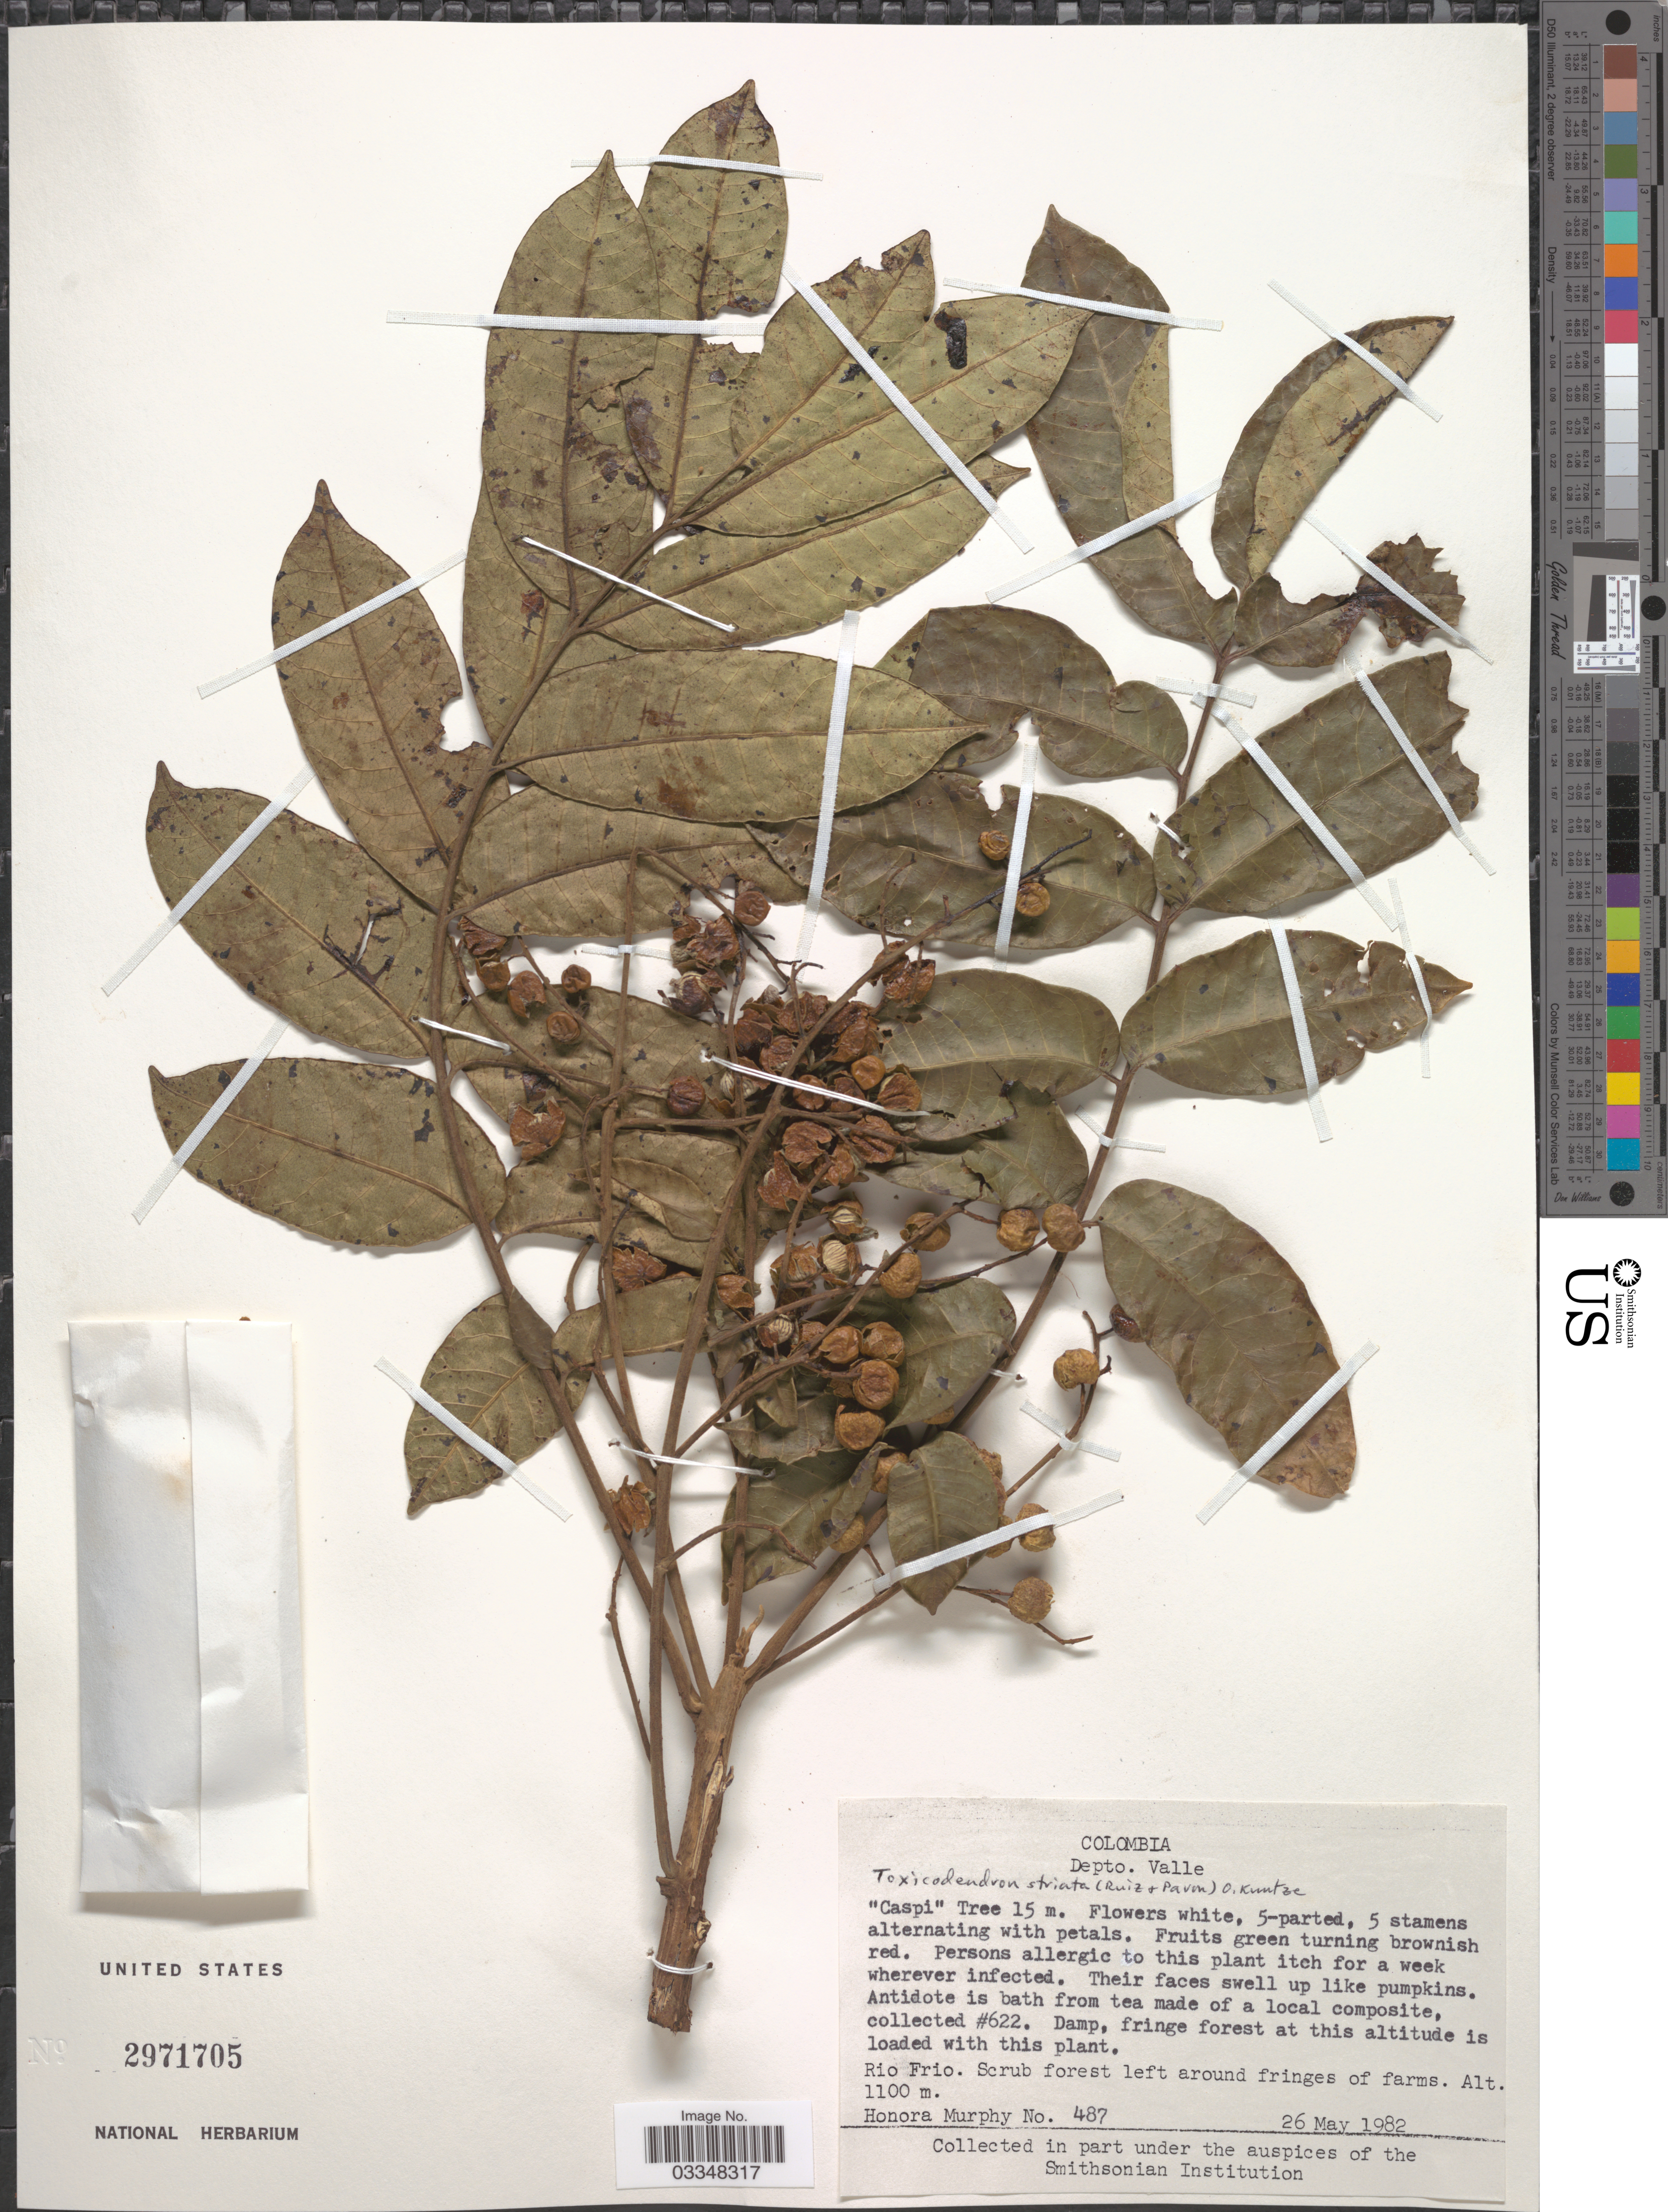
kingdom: Plantae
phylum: Tracheophyta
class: Magnoliopsida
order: Sapindales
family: Anacardiaceae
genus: Toxicodendron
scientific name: Toxicodendron striatum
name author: (Ruiz & Pav.) Kuntze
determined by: Mitchell, John D.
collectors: H. Murphy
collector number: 487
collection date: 1982-05-26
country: Colombia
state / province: Valle del Cauca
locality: Depto. Valle. Rio Frio. Scrub forest left around fringes of farms.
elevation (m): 1100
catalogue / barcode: US 2971705